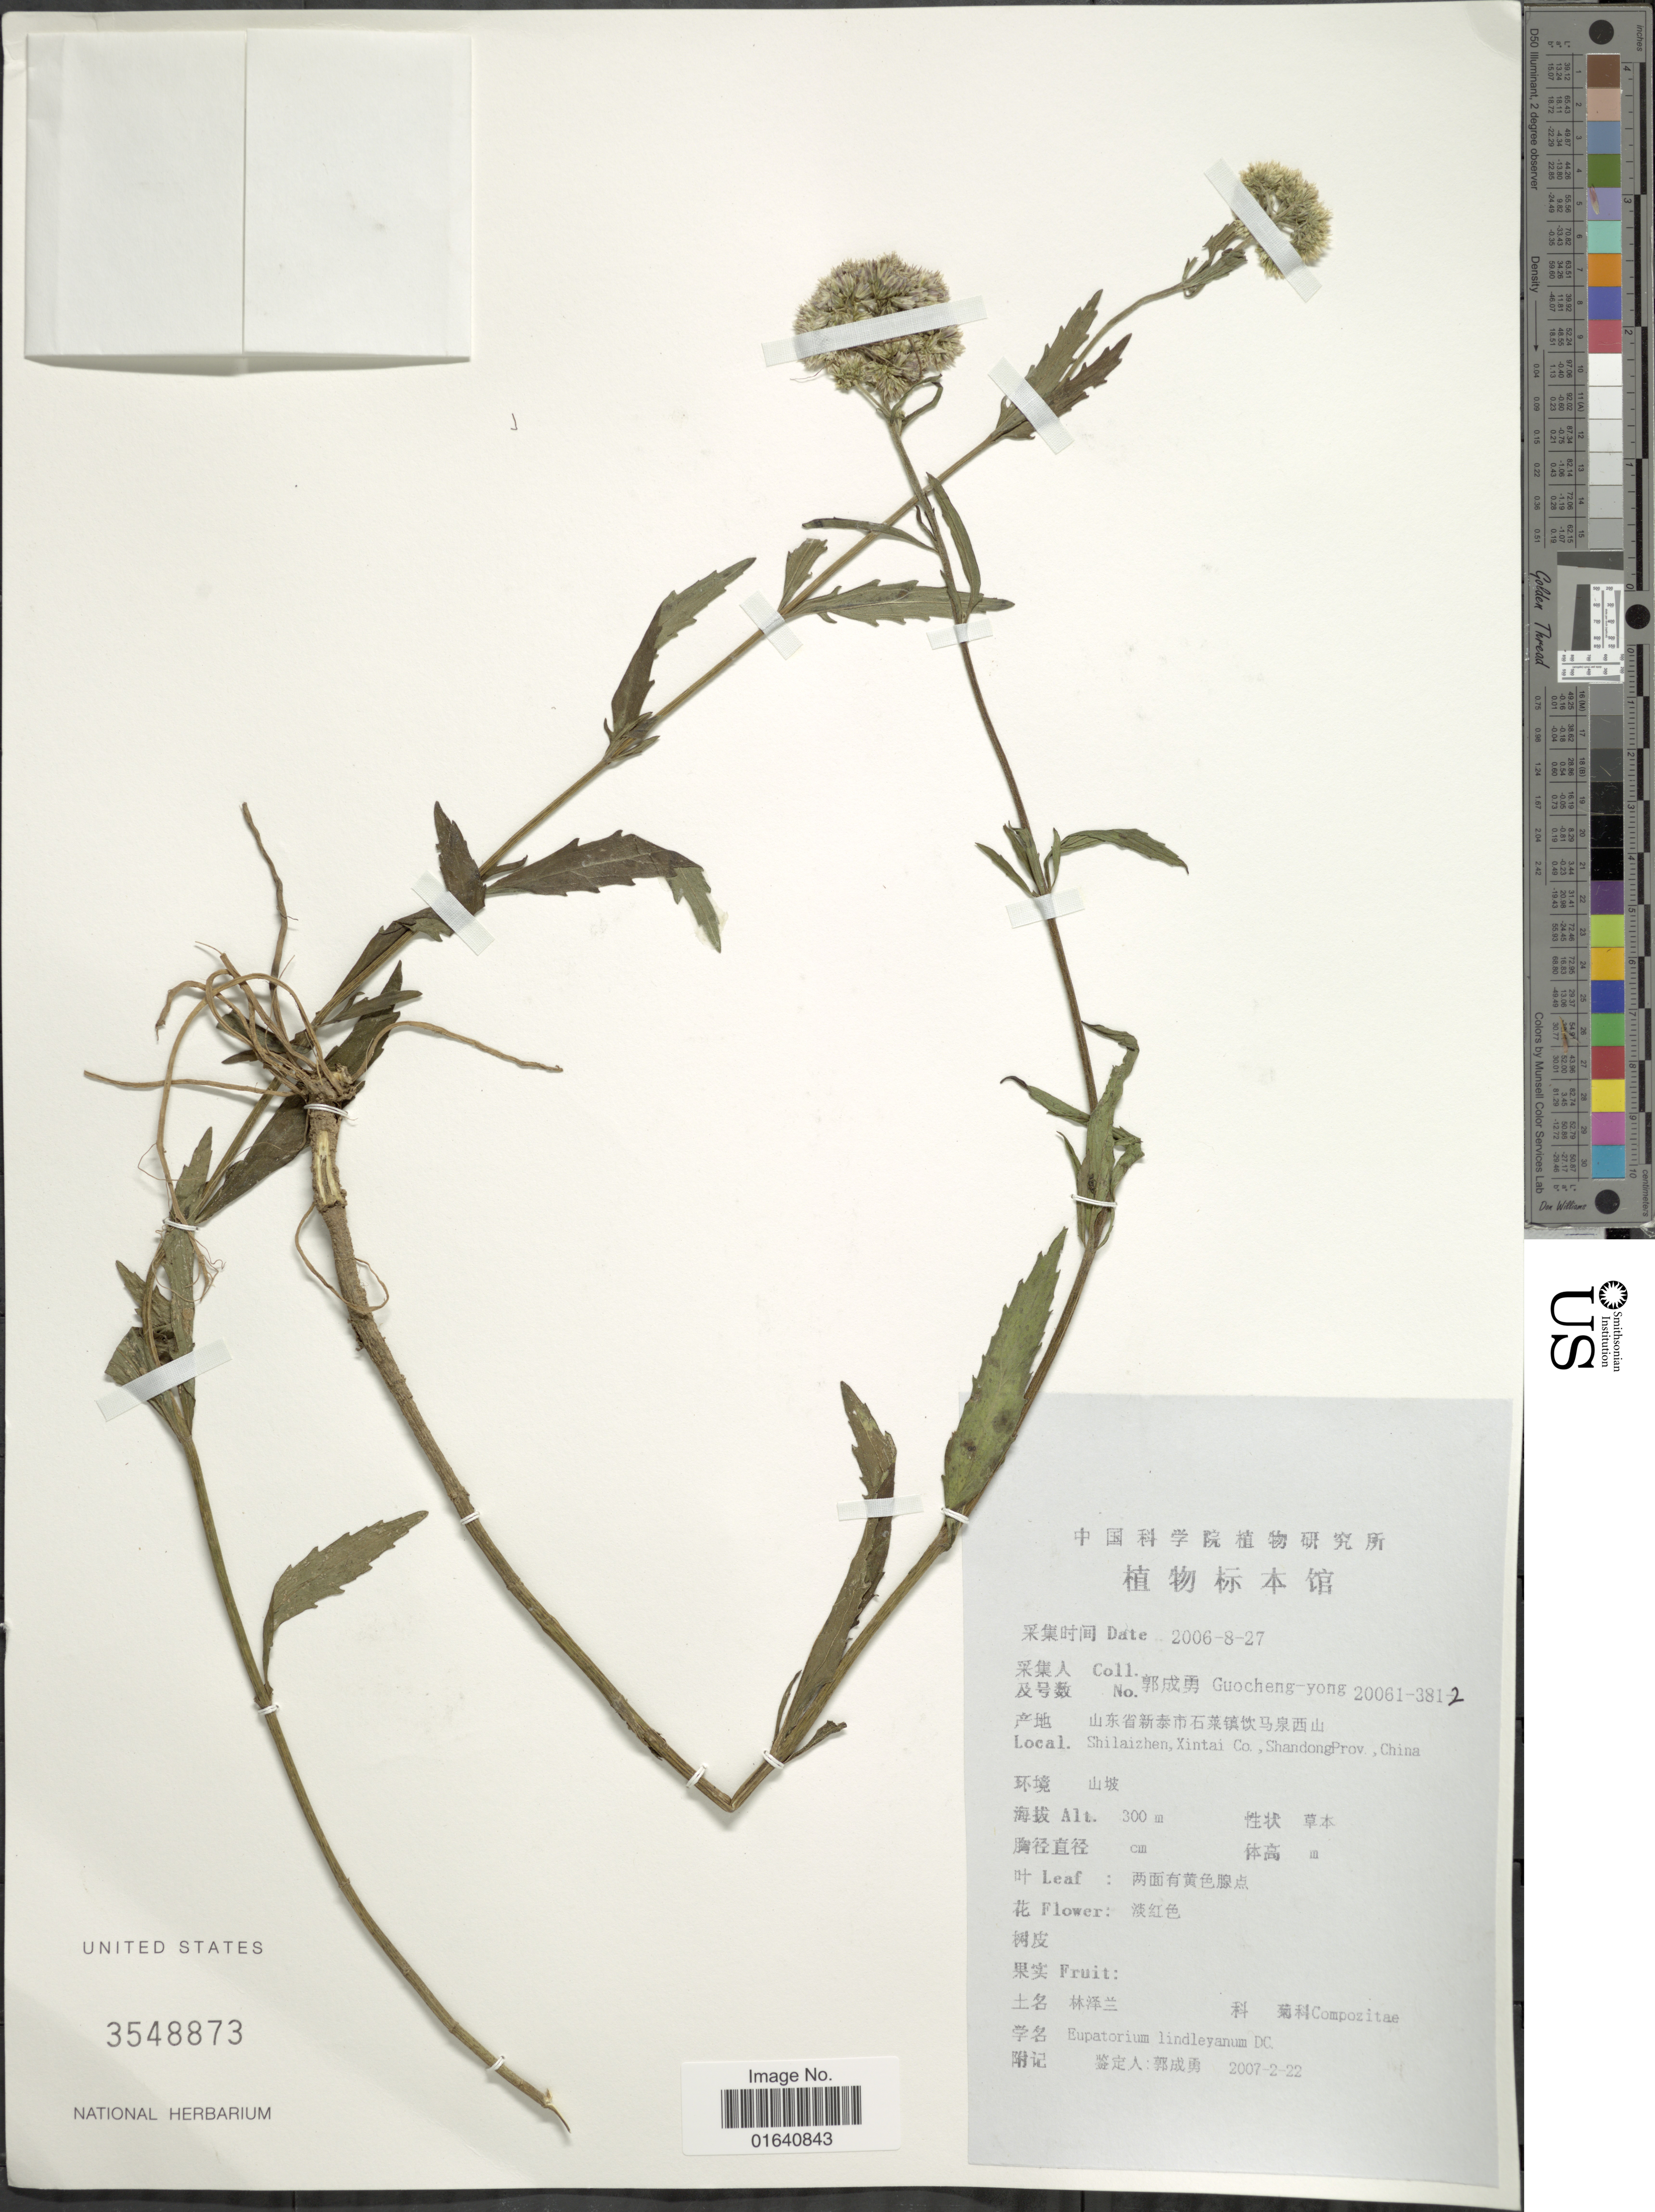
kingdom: Plantae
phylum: Tracheophyta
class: Magnoliopsida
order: Asterales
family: Asteraceae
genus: Eupatorium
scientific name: Eupatorium lindleyanum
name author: DC.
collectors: Goucheng-yong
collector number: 20061-381-2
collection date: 2006-08-27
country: China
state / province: Shandong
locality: Shilaizhen, Xintai Co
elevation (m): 300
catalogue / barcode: US 3548873